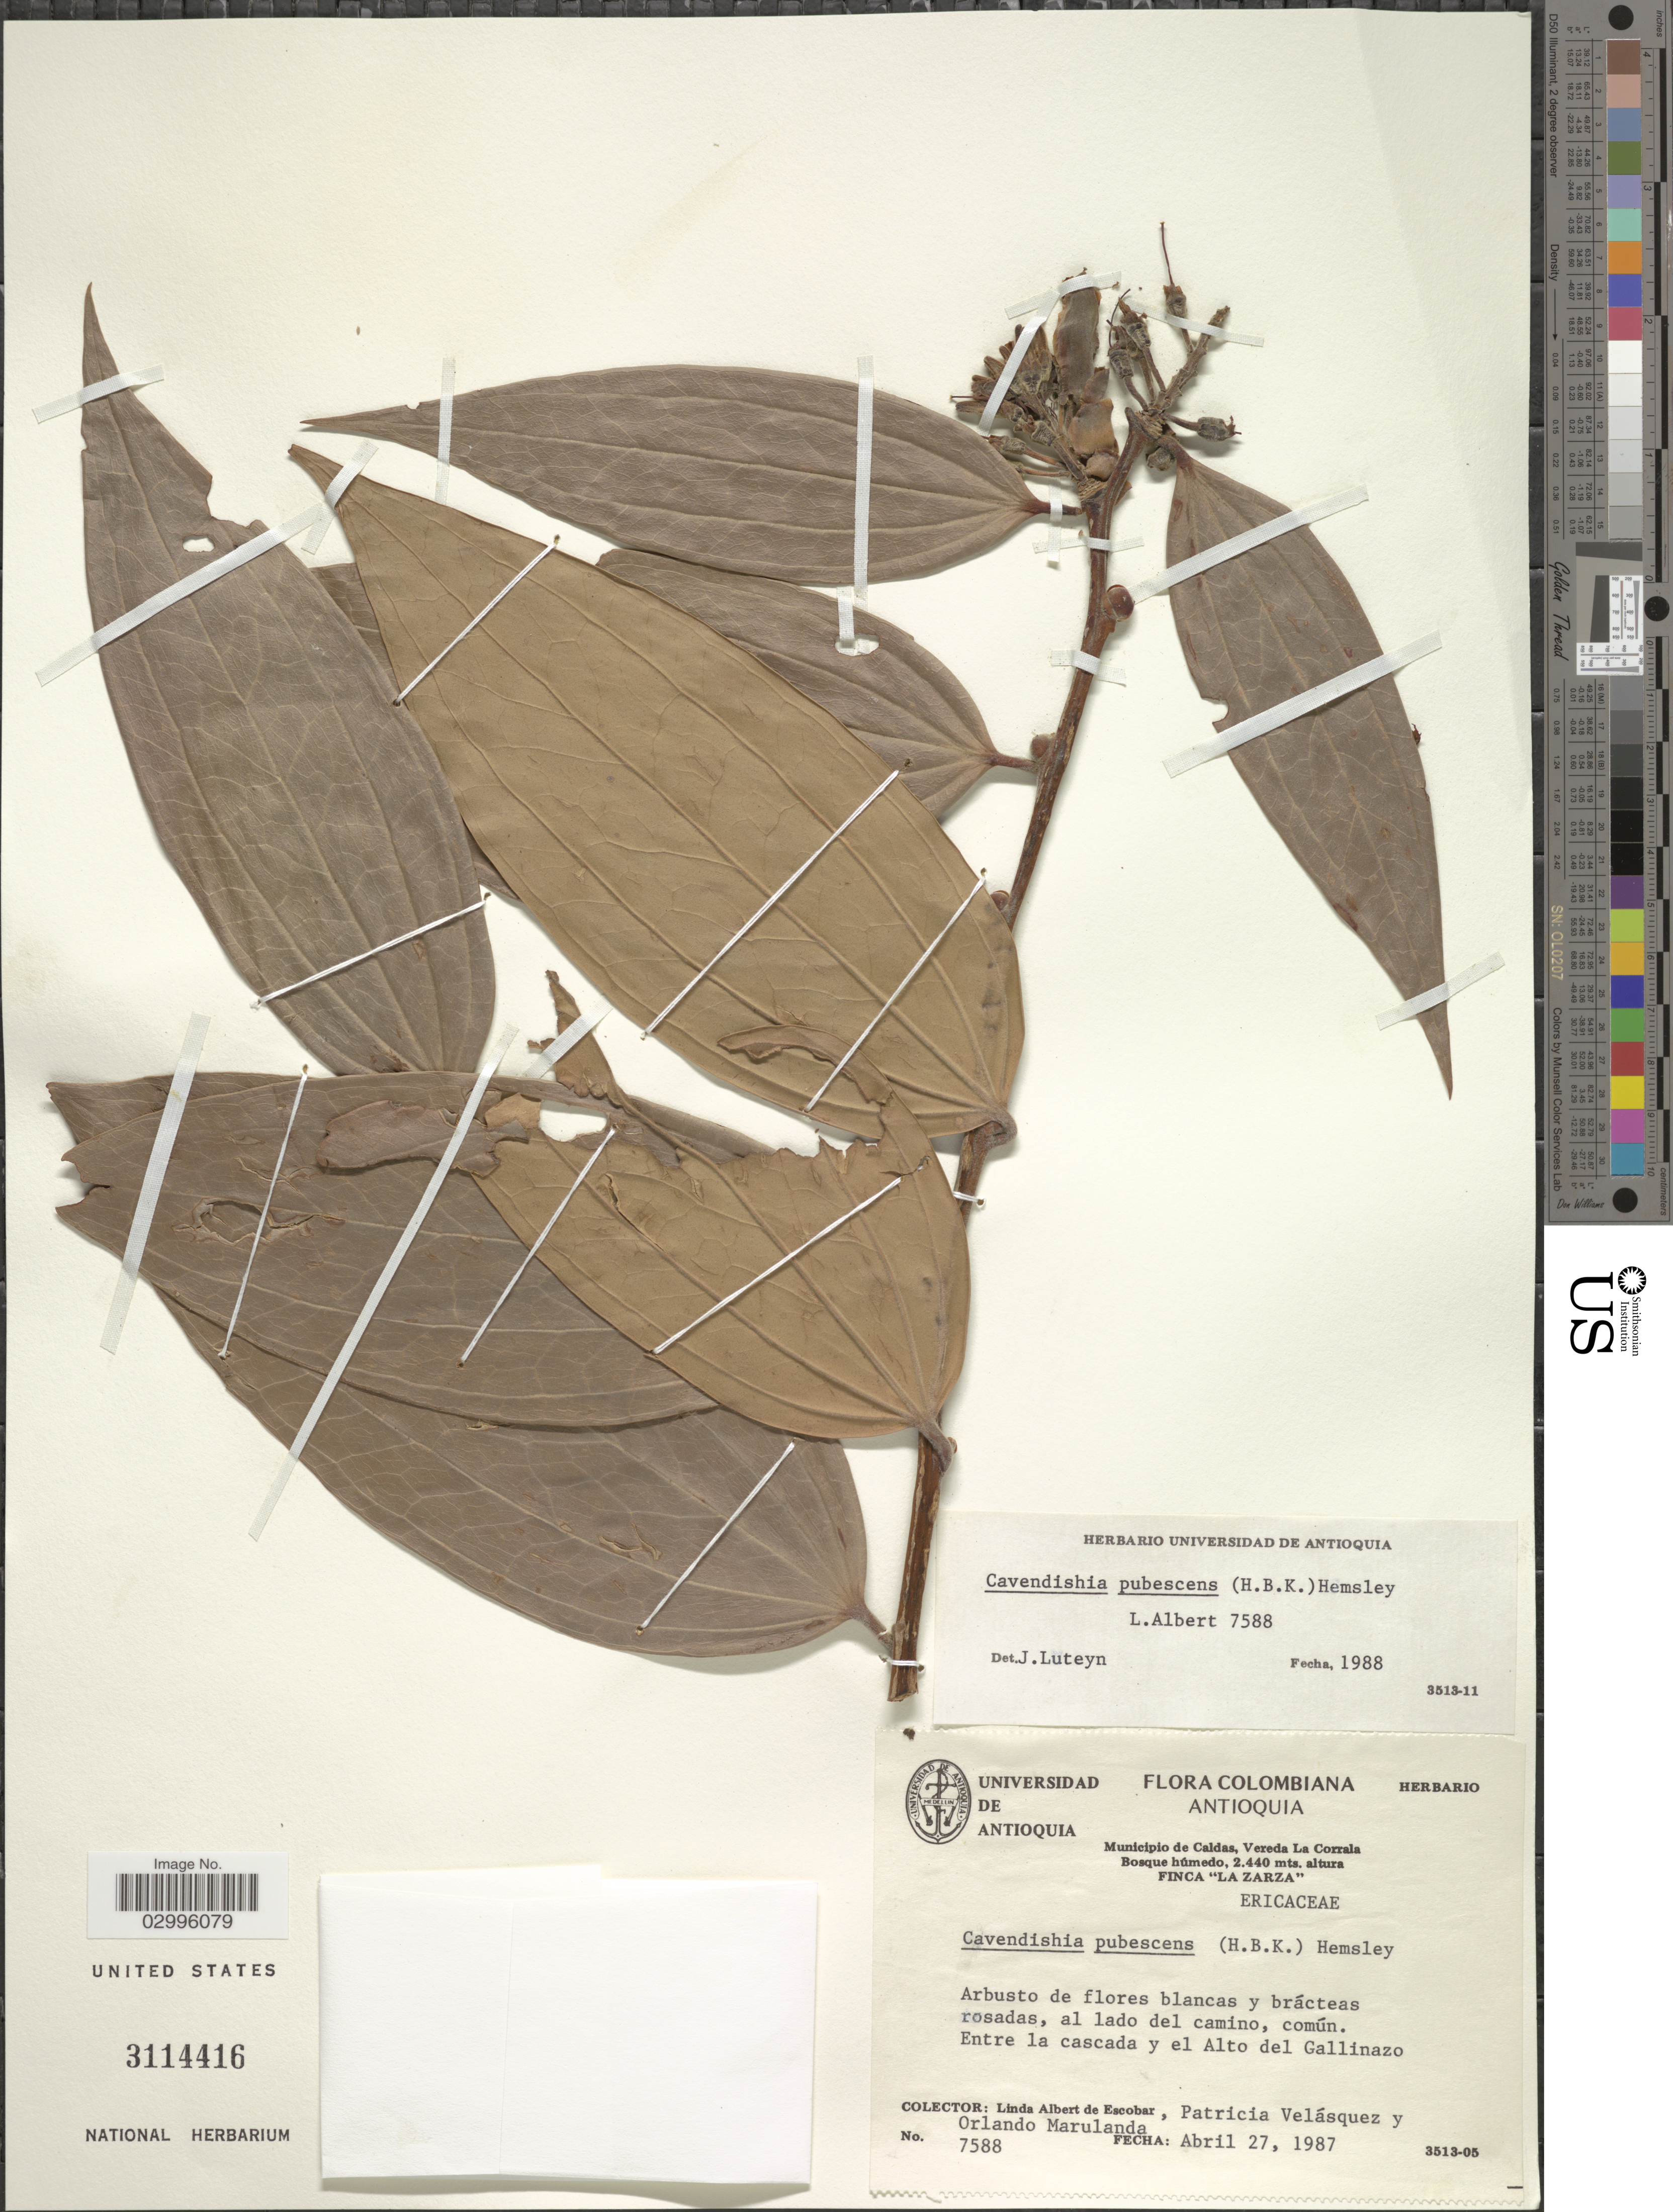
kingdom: Plantae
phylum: Tracheophyta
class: Magnoliopsida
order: Ericales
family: Ericaceae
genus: Cavendishia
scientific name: Cavendishia pubescens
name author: (Kunth) Hemsl.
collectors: L. K. de Escobar, P. Velasquez & O. Marulanda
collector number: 7588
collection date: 1987-04-27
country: Colombia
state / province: Antioquia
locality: Municipio de Caldas, Vereda La Corrala. Finca "La Zarza". Entre la cascada y el Alto del Gallinazo.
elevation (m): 2440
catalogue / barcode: US 3114416